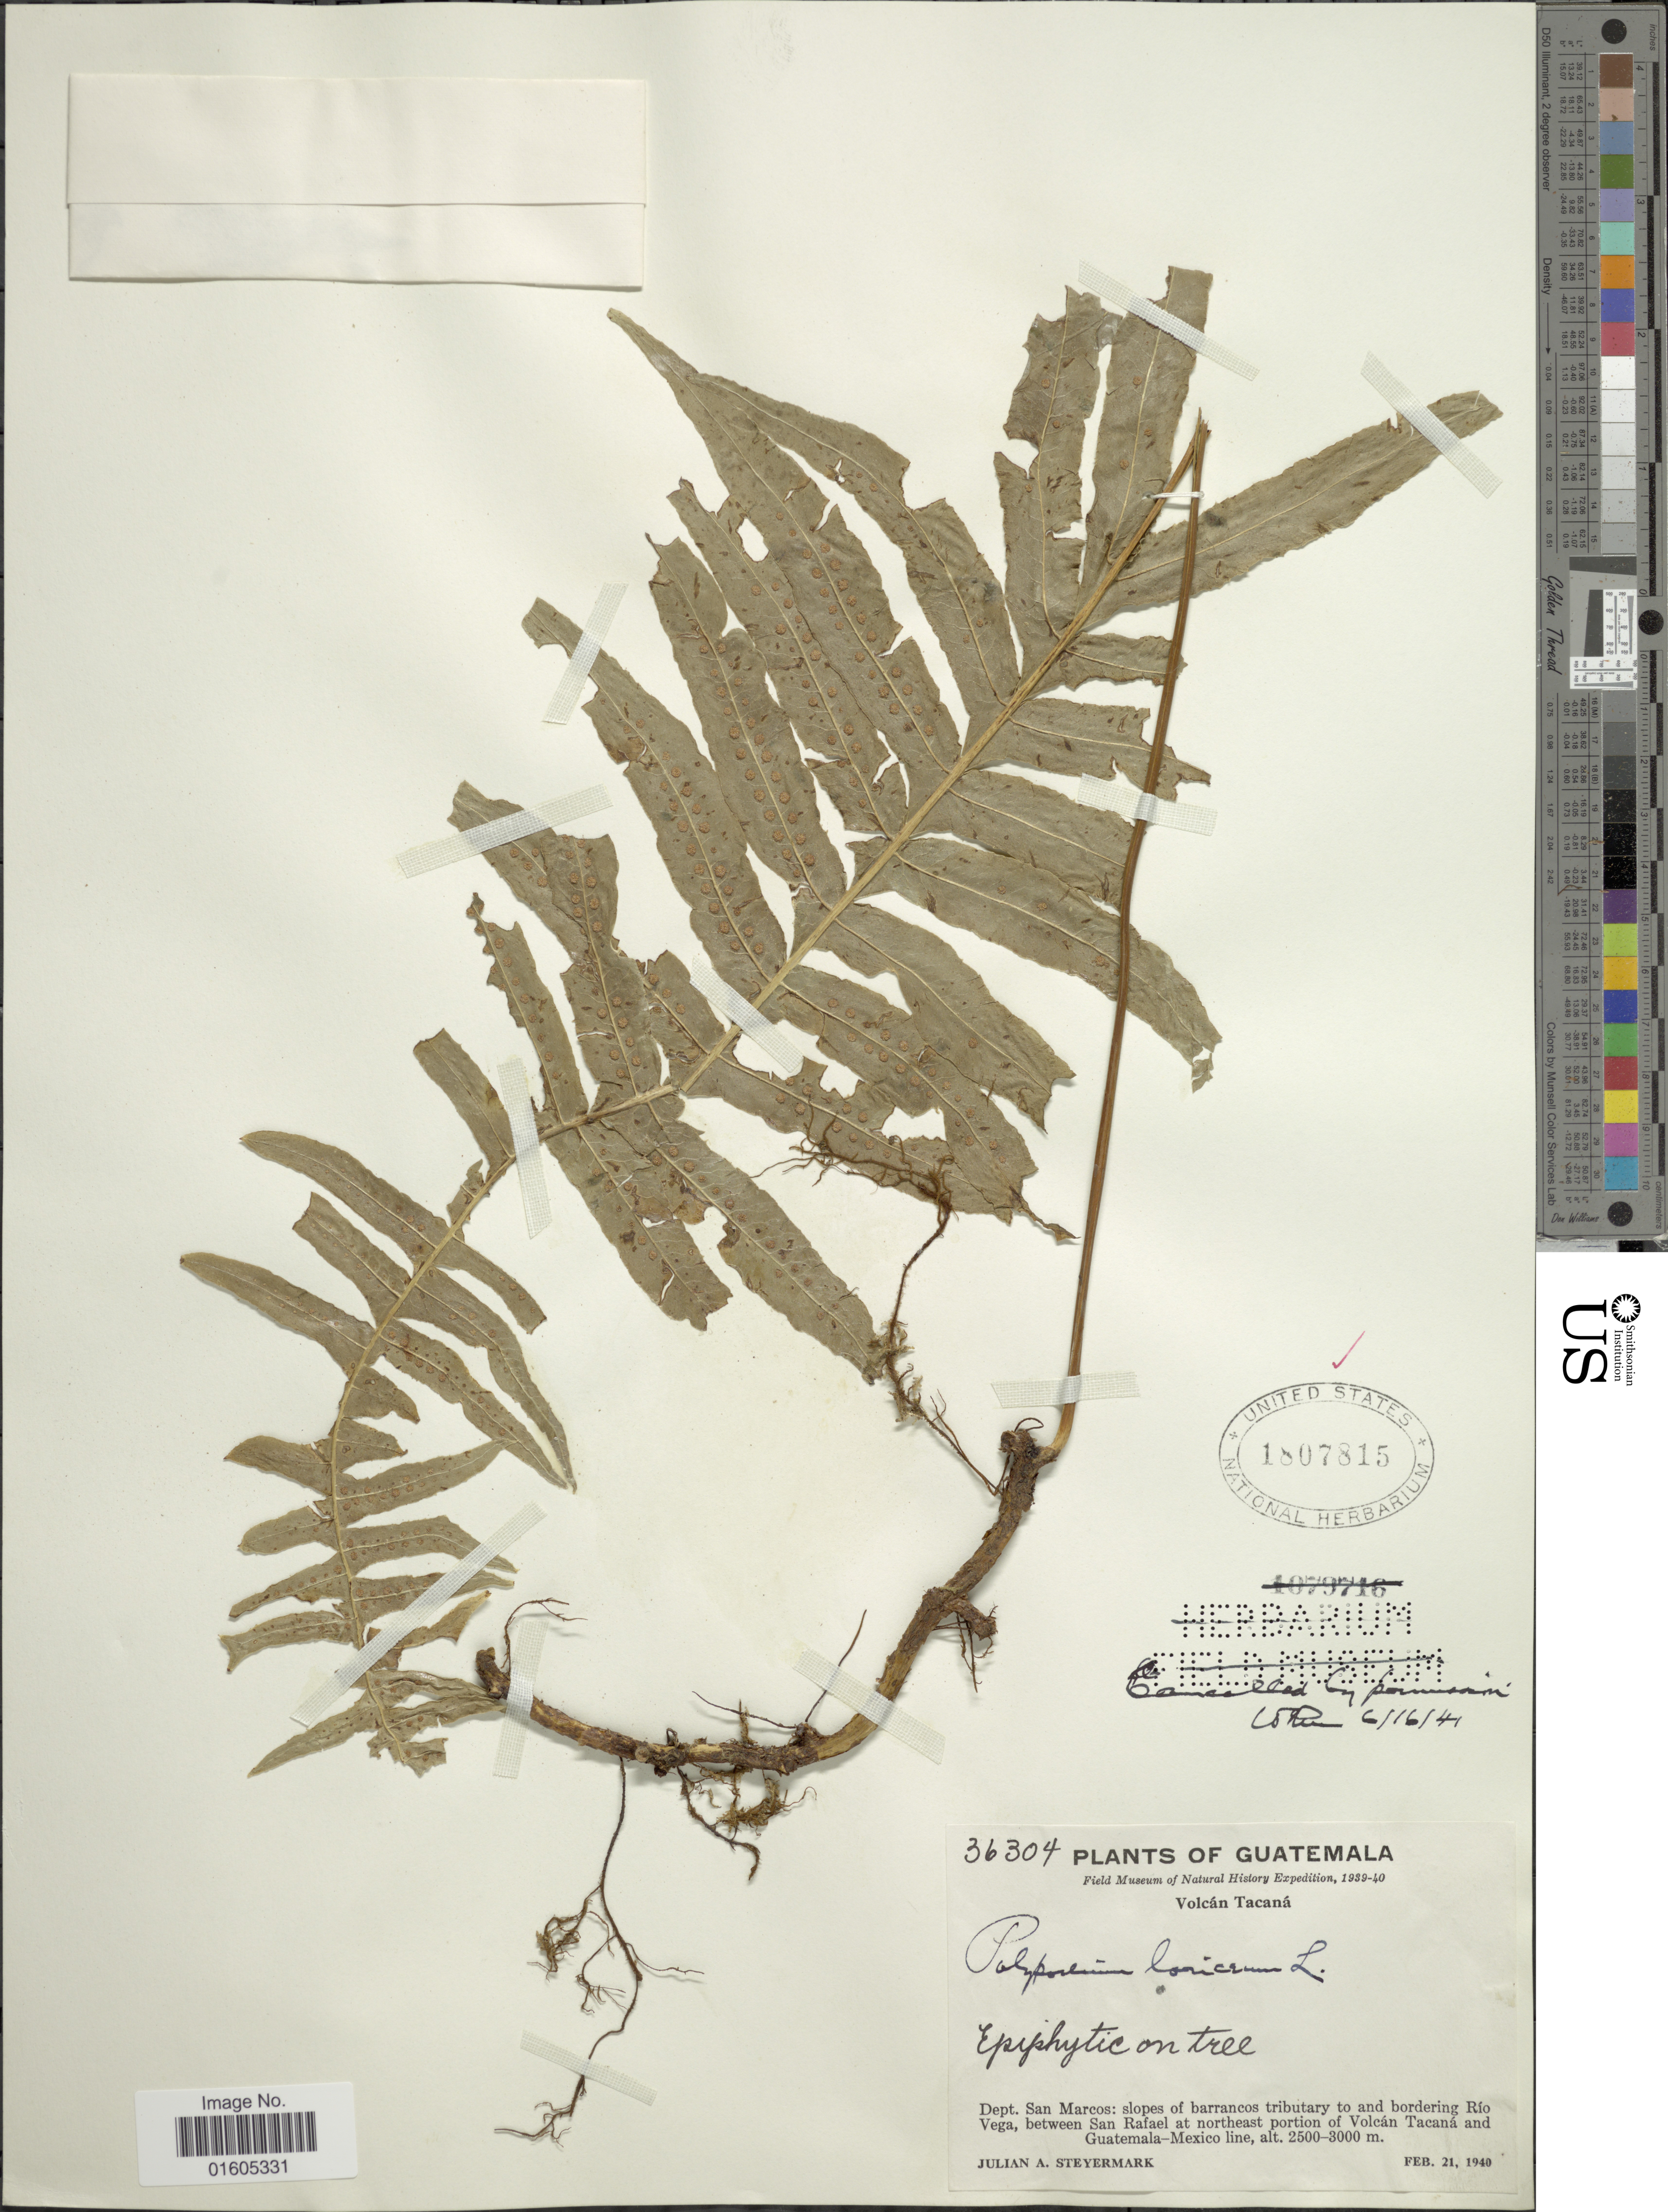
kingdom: Plantae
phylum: Tracheophyta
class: Polypodiopsida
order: Polypodiales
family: Polypodiaceae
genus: Serpocaulon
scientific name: Serpocaulon loriceum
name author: (L.) A.R. Sm.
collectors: J. Steyermark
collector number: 36304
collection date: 1940-02-21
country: Guatemala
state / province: San Marcos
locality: Dept. San Marcos: slopes of barrancos tributary to and bordering Río Vega, between San Rafael at northeast portion of Volcán Tacaná and Guatenala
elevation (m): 2500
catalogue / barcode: US 1807815